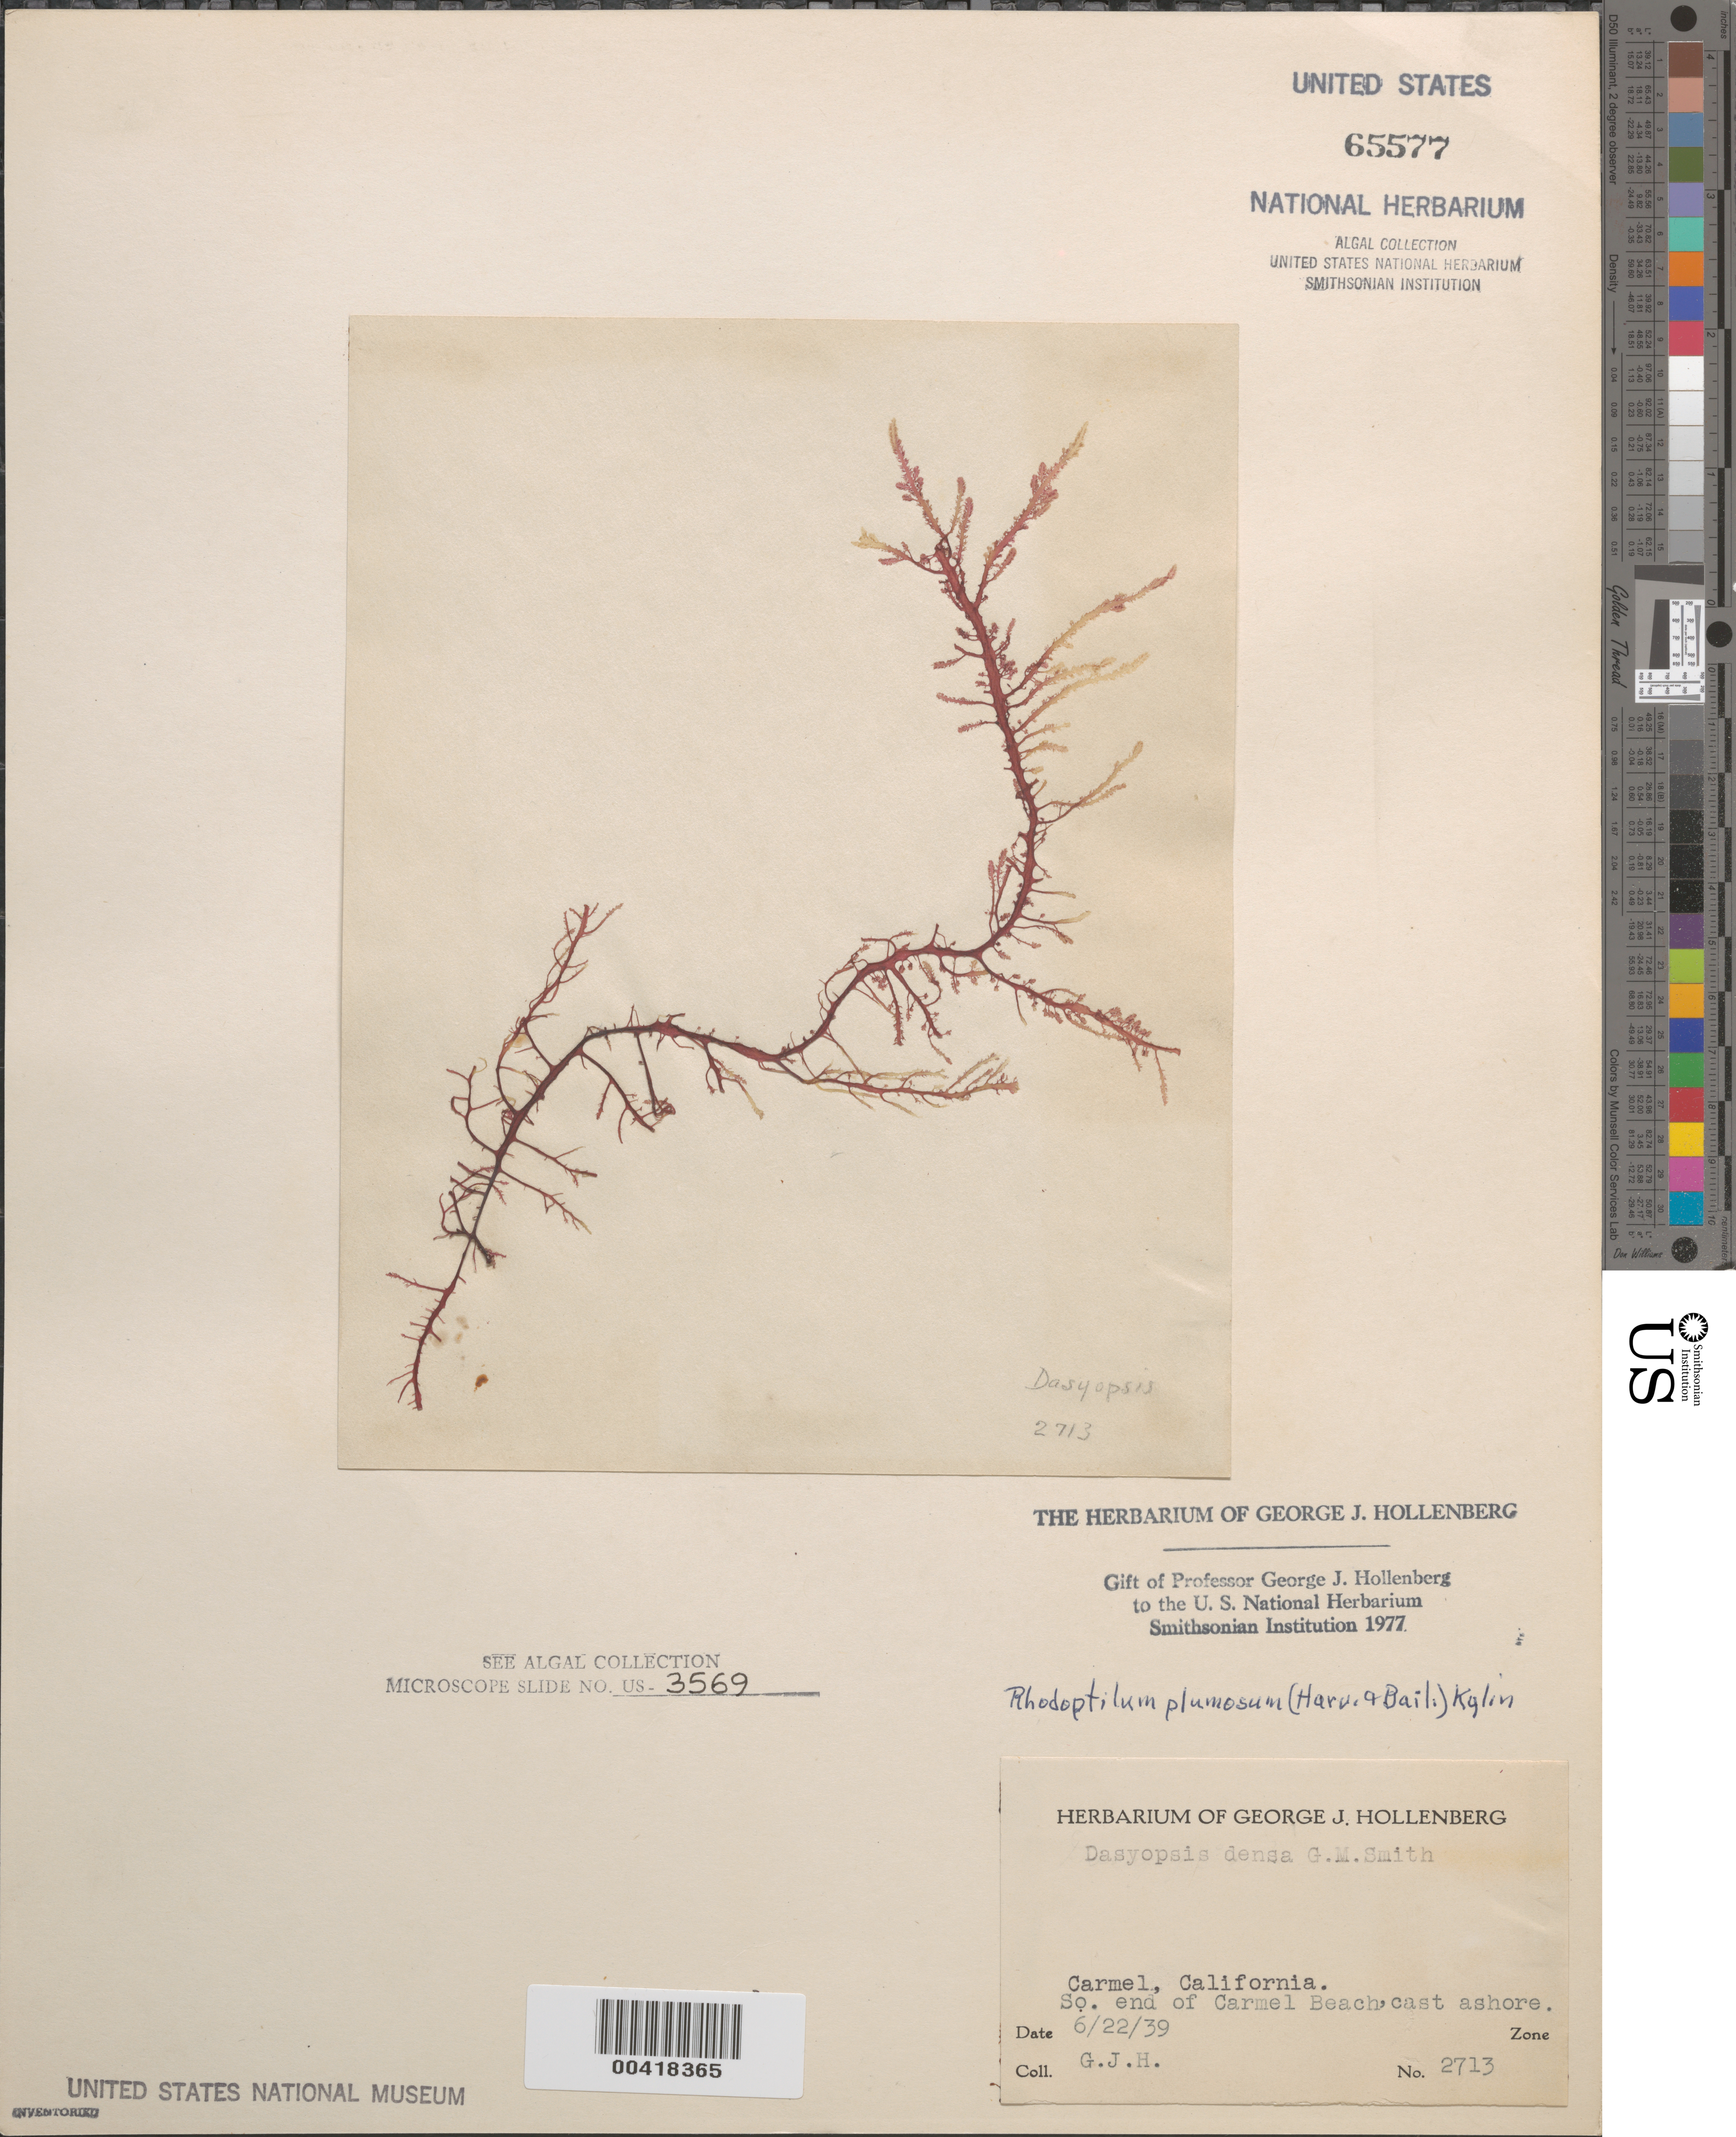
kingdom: Plantae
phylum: Rhodophyta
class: Florideophyceae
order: Ceramiales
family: Dasyaceae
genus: Rhodoptilum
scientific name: Rhodoptilum plumosum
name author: (Harv. & Bail.) Kylin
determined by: Hollenberg, George J.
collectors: G. Hollenberg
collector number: GJH 2713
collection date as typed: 22 Jun 1939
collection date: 1939-06-22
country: United States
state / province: California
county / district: Monterey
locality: Carmel, south Carmel Beach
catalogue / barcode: US 65577